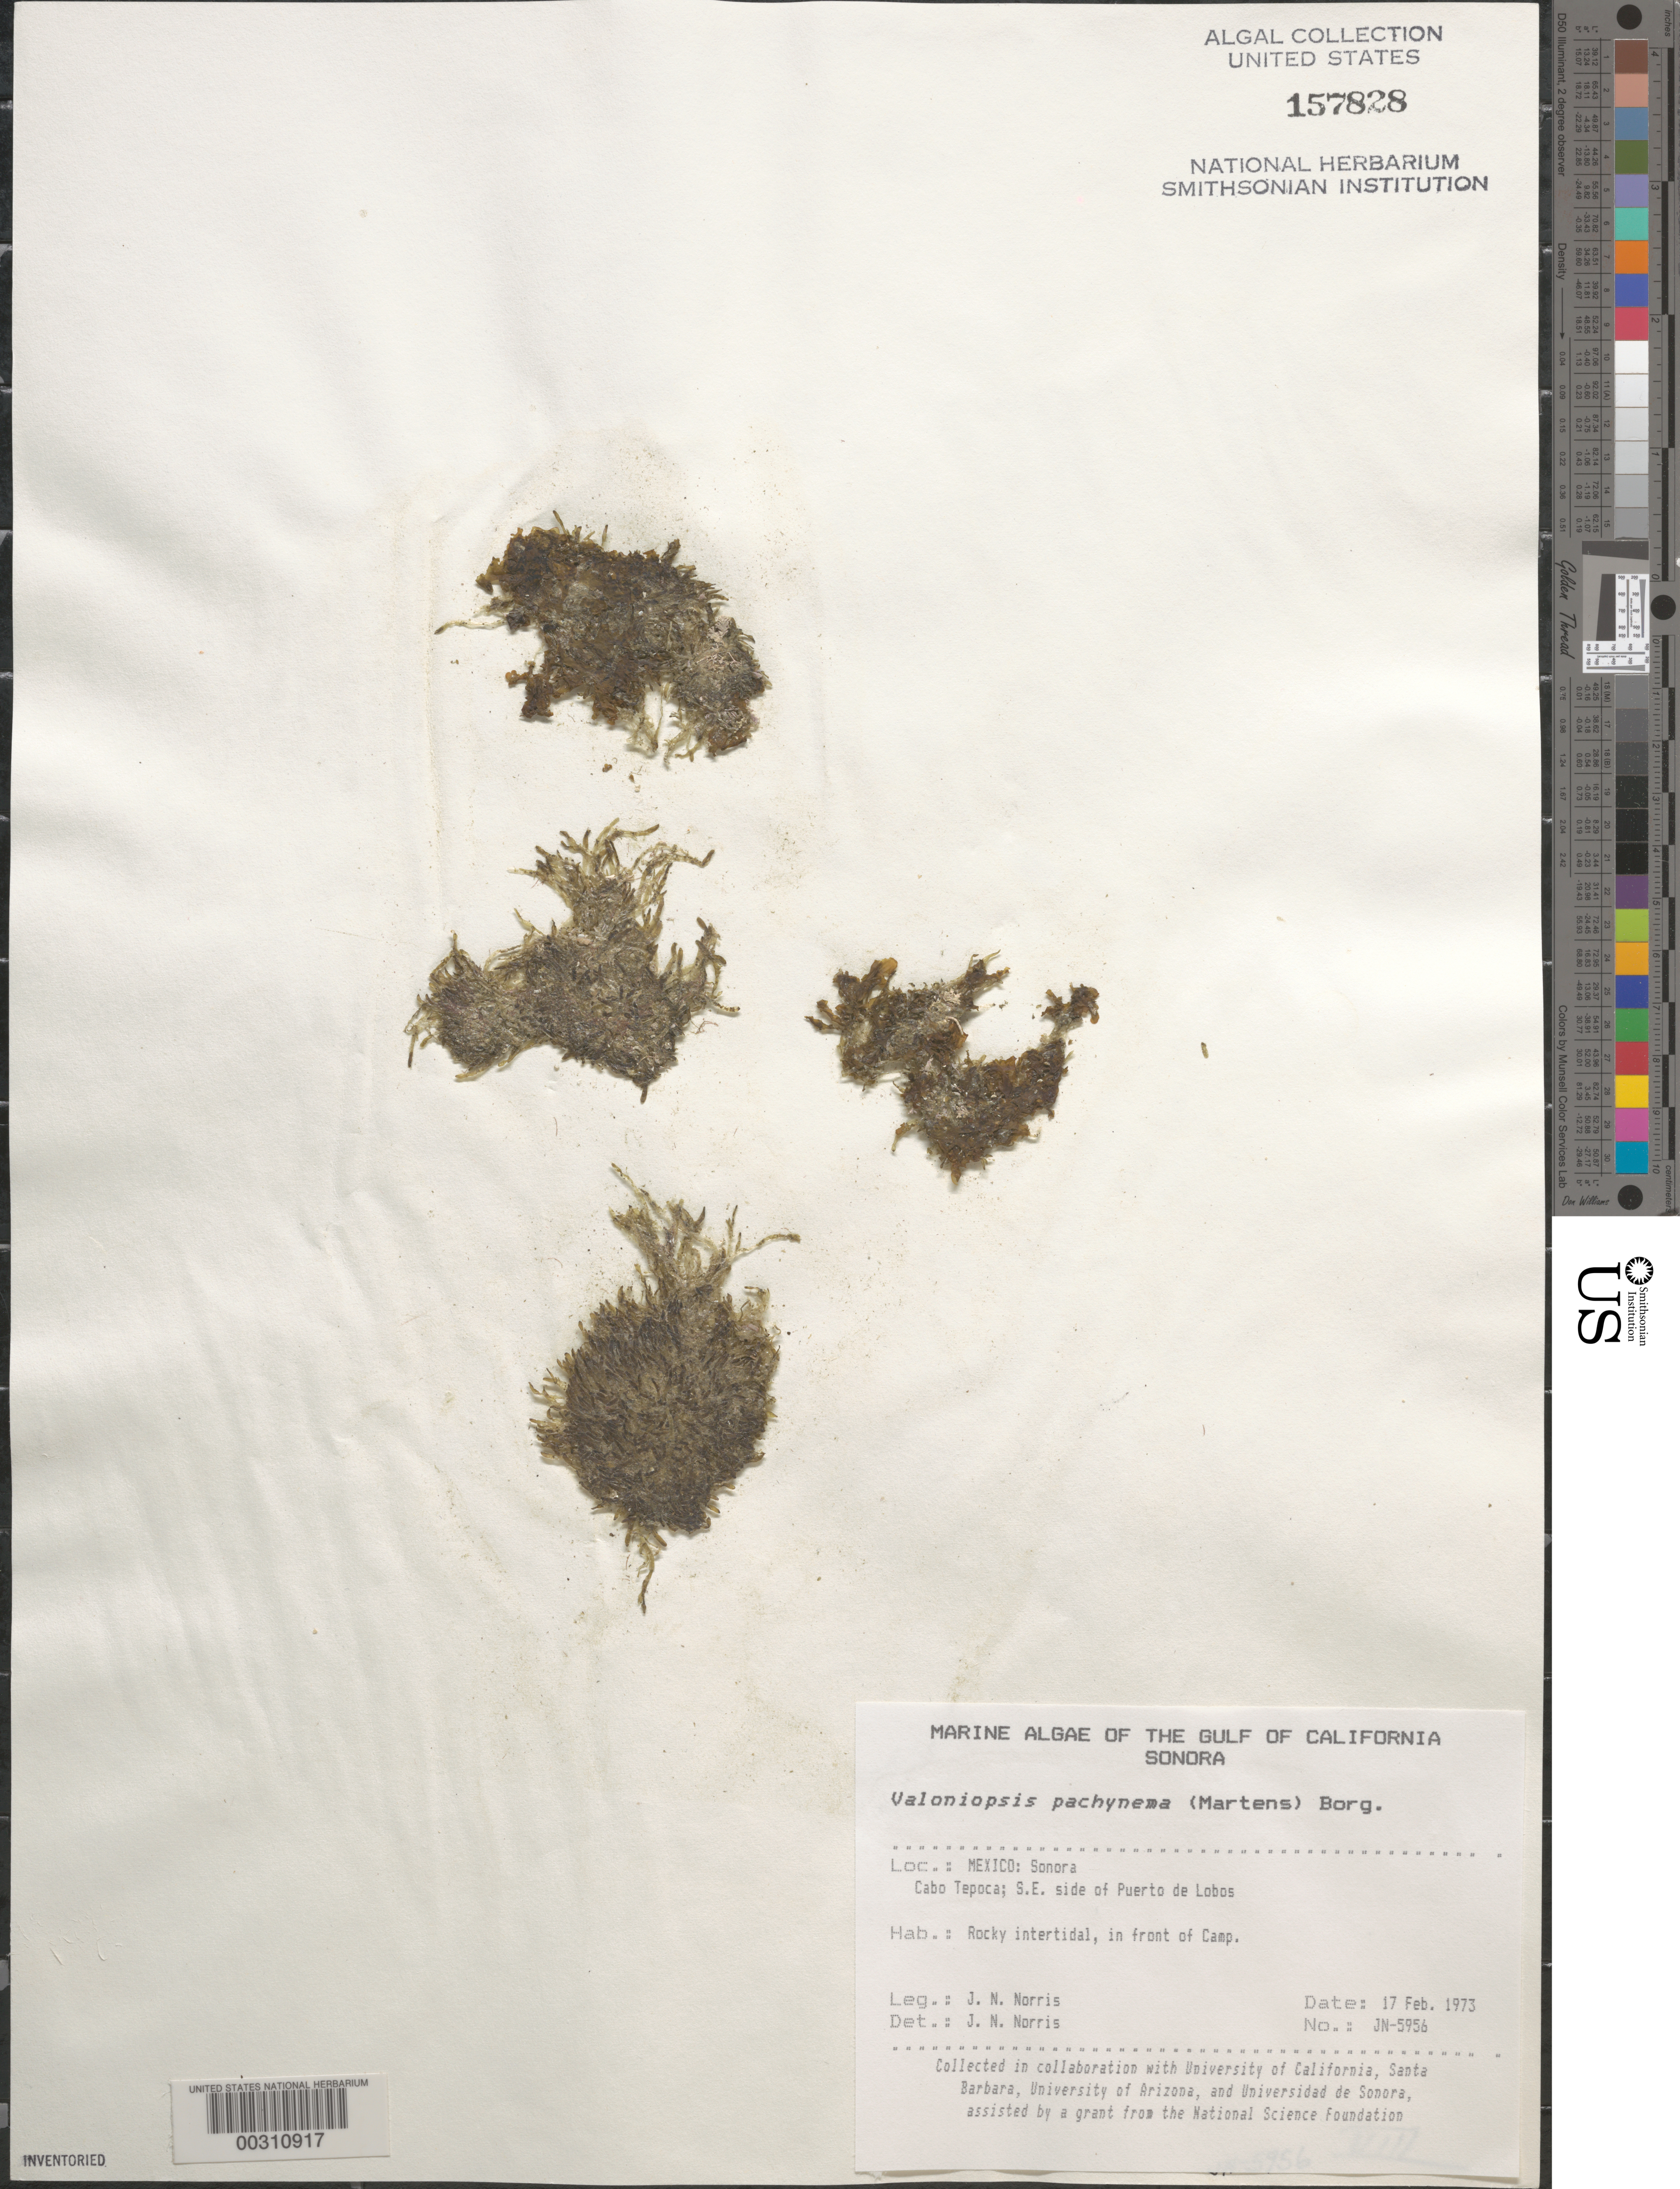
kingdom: Plantae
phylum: Chlorophyta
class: Ulvophyceae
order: Siphonocladales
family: Valoniaceae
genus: Valoniopsis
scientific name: Valoniopsis pachynema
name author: (G. Martens) Børgesen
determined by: Norris, James N.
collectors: J. N. Norris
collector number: JN-5956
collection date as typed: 17 Feb 1973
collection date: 1973-02-17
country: Mexico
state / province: Sonora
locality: Cabo Tepoca, Puerto de Lobos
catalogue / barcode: US 157828